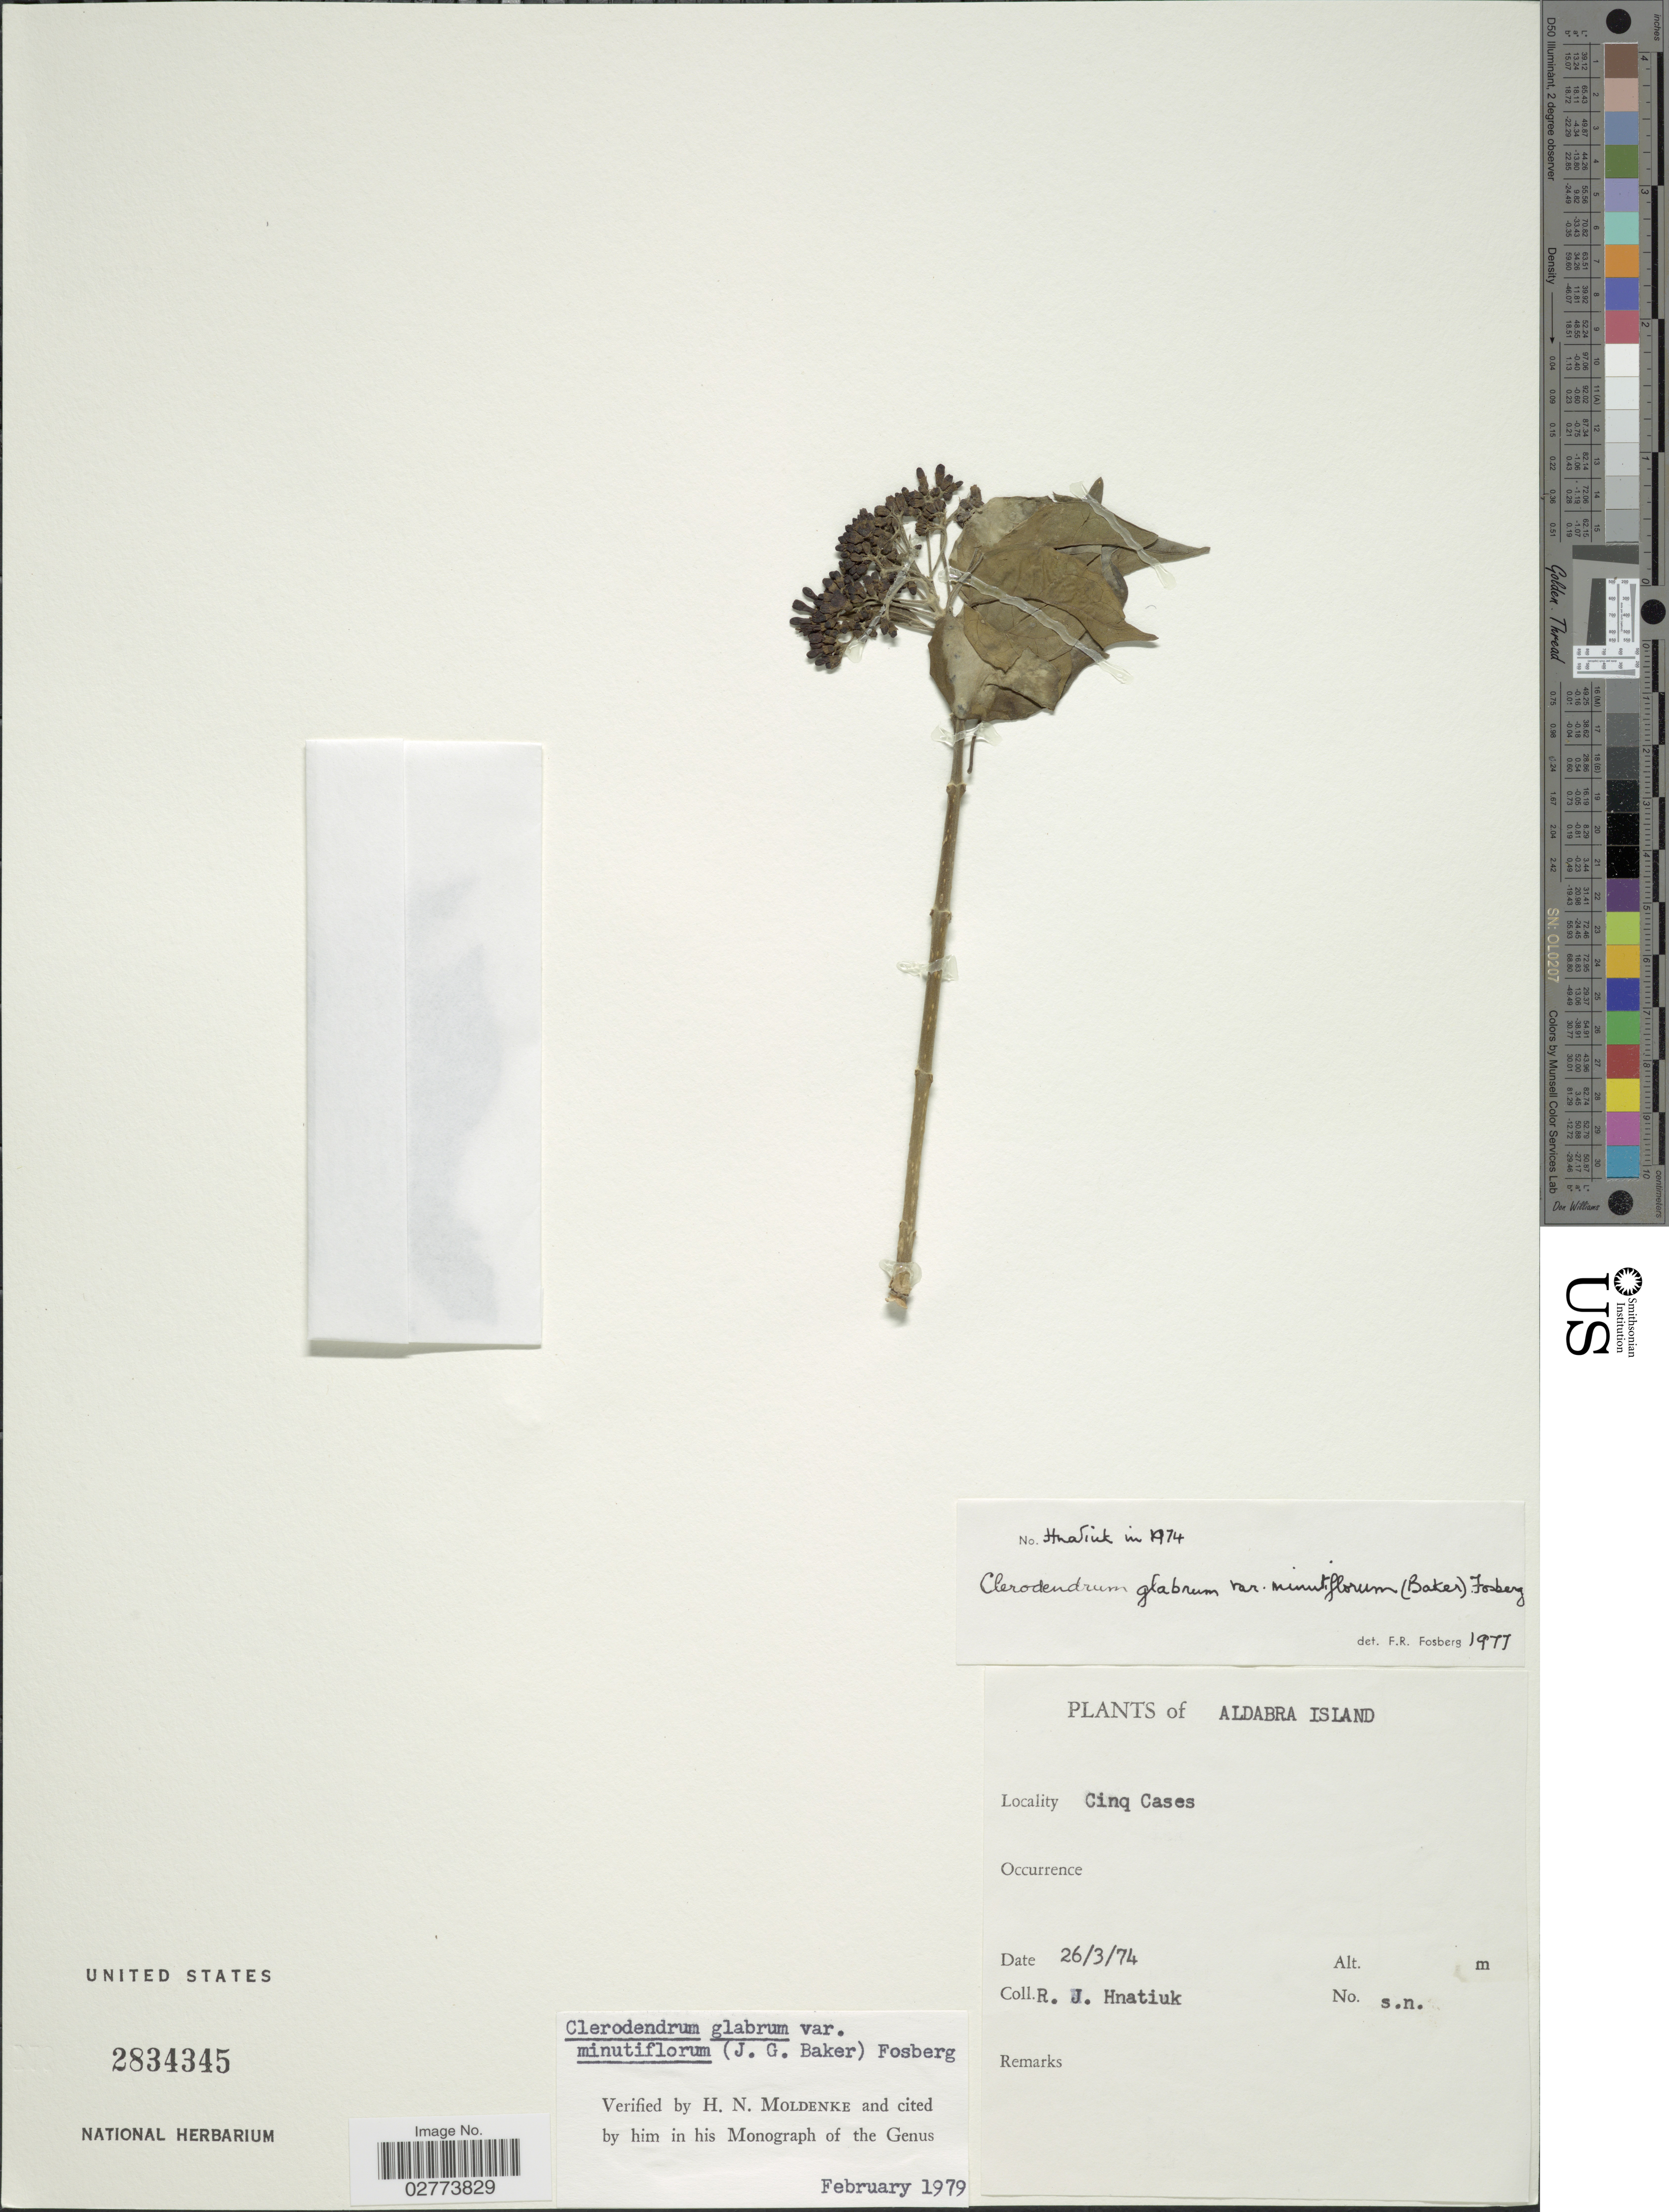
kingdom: Plantae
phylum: Tracheophyta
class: Magnoliopsida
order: Lamiales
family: Lamiaceae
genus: Clerodendrum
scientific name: Clerodendrum glabrum var. minutiflorum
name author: (Baker) Fosberg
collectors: R. Hnatiuk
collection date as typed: Transcribed d/m/y: 26/3/74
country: Seychelles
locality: Aldabra Island, Cinq Cases.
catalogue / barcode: US 2834345